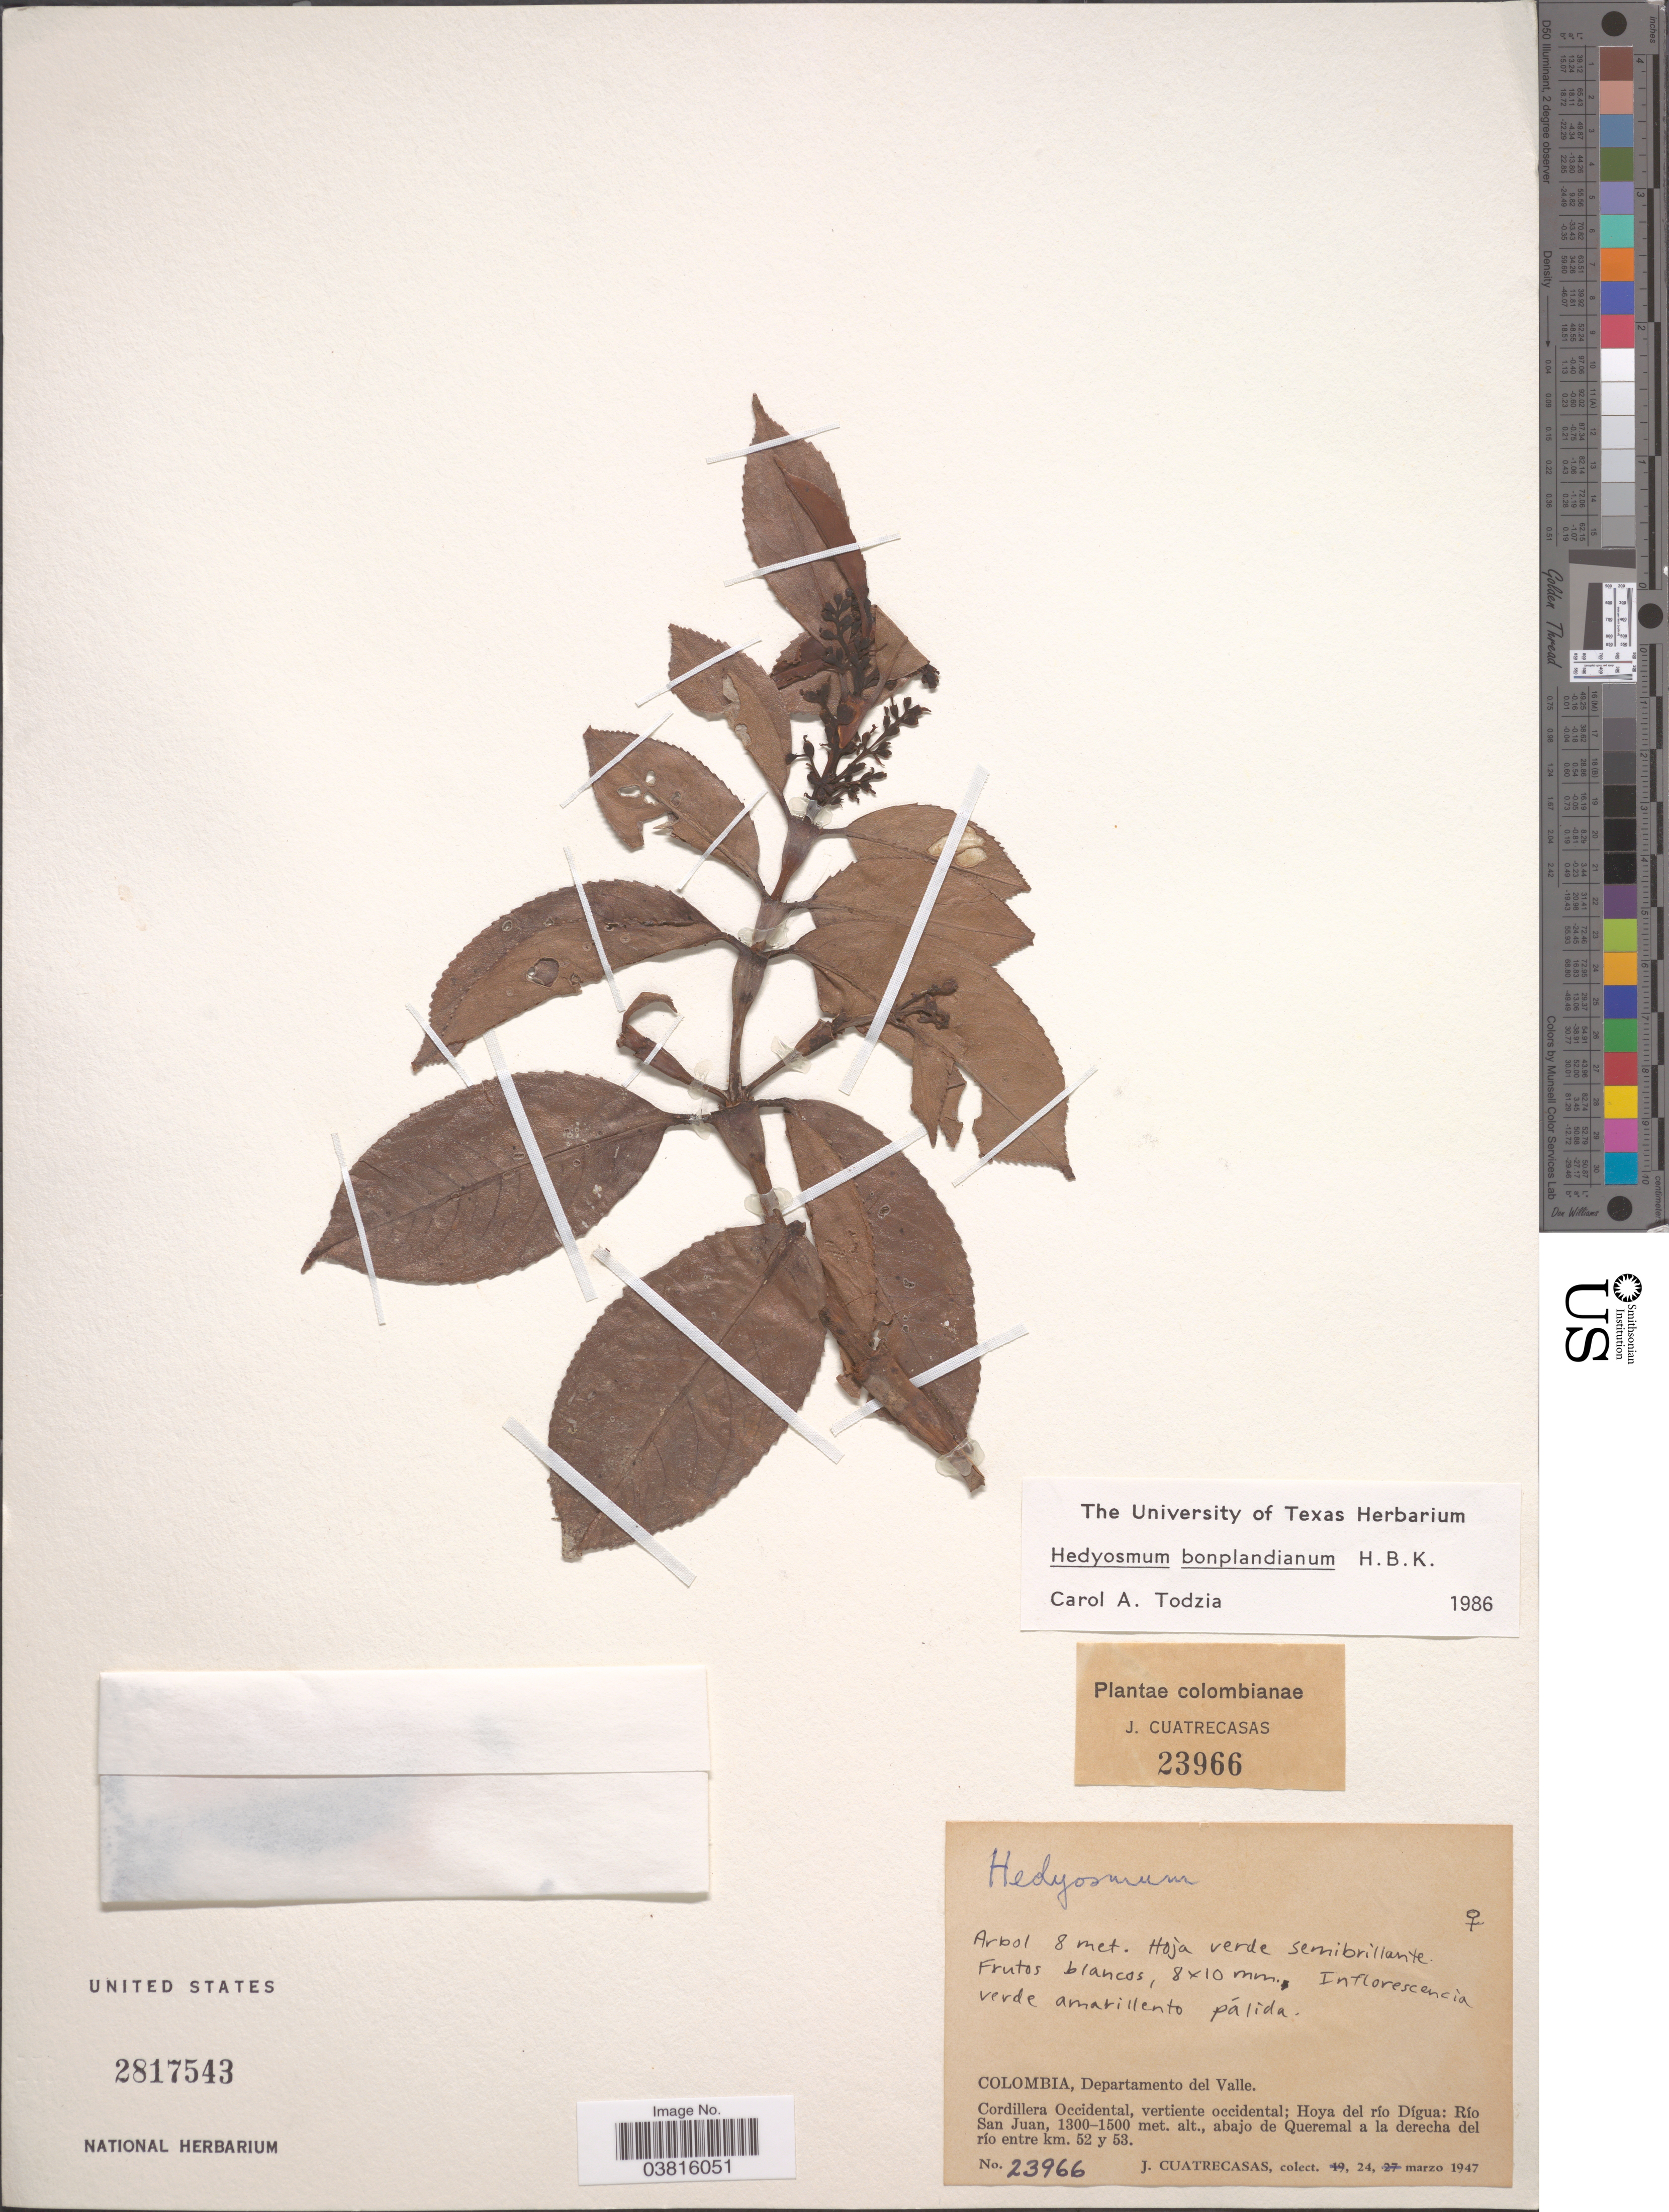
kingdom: Plantae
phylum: Tracheophyta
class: Magnoliopsida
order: Chloranthales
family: Chloranthaceae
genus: Hedyosmum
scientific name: Hedyosmum bonplandianum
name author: Kunth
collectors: J. Cuatrecasas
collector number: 23966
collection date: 1947-03-24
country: Colombia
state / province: Valle del Cauca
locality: Departamento del Valle. Cordillera Occidental, vertiente occidental; Hoya del río Dígua: Río San Juan, abajo de Queremal a la derecha del río entre km. 52 y 53.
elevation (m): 1300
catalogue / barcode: US 2817543